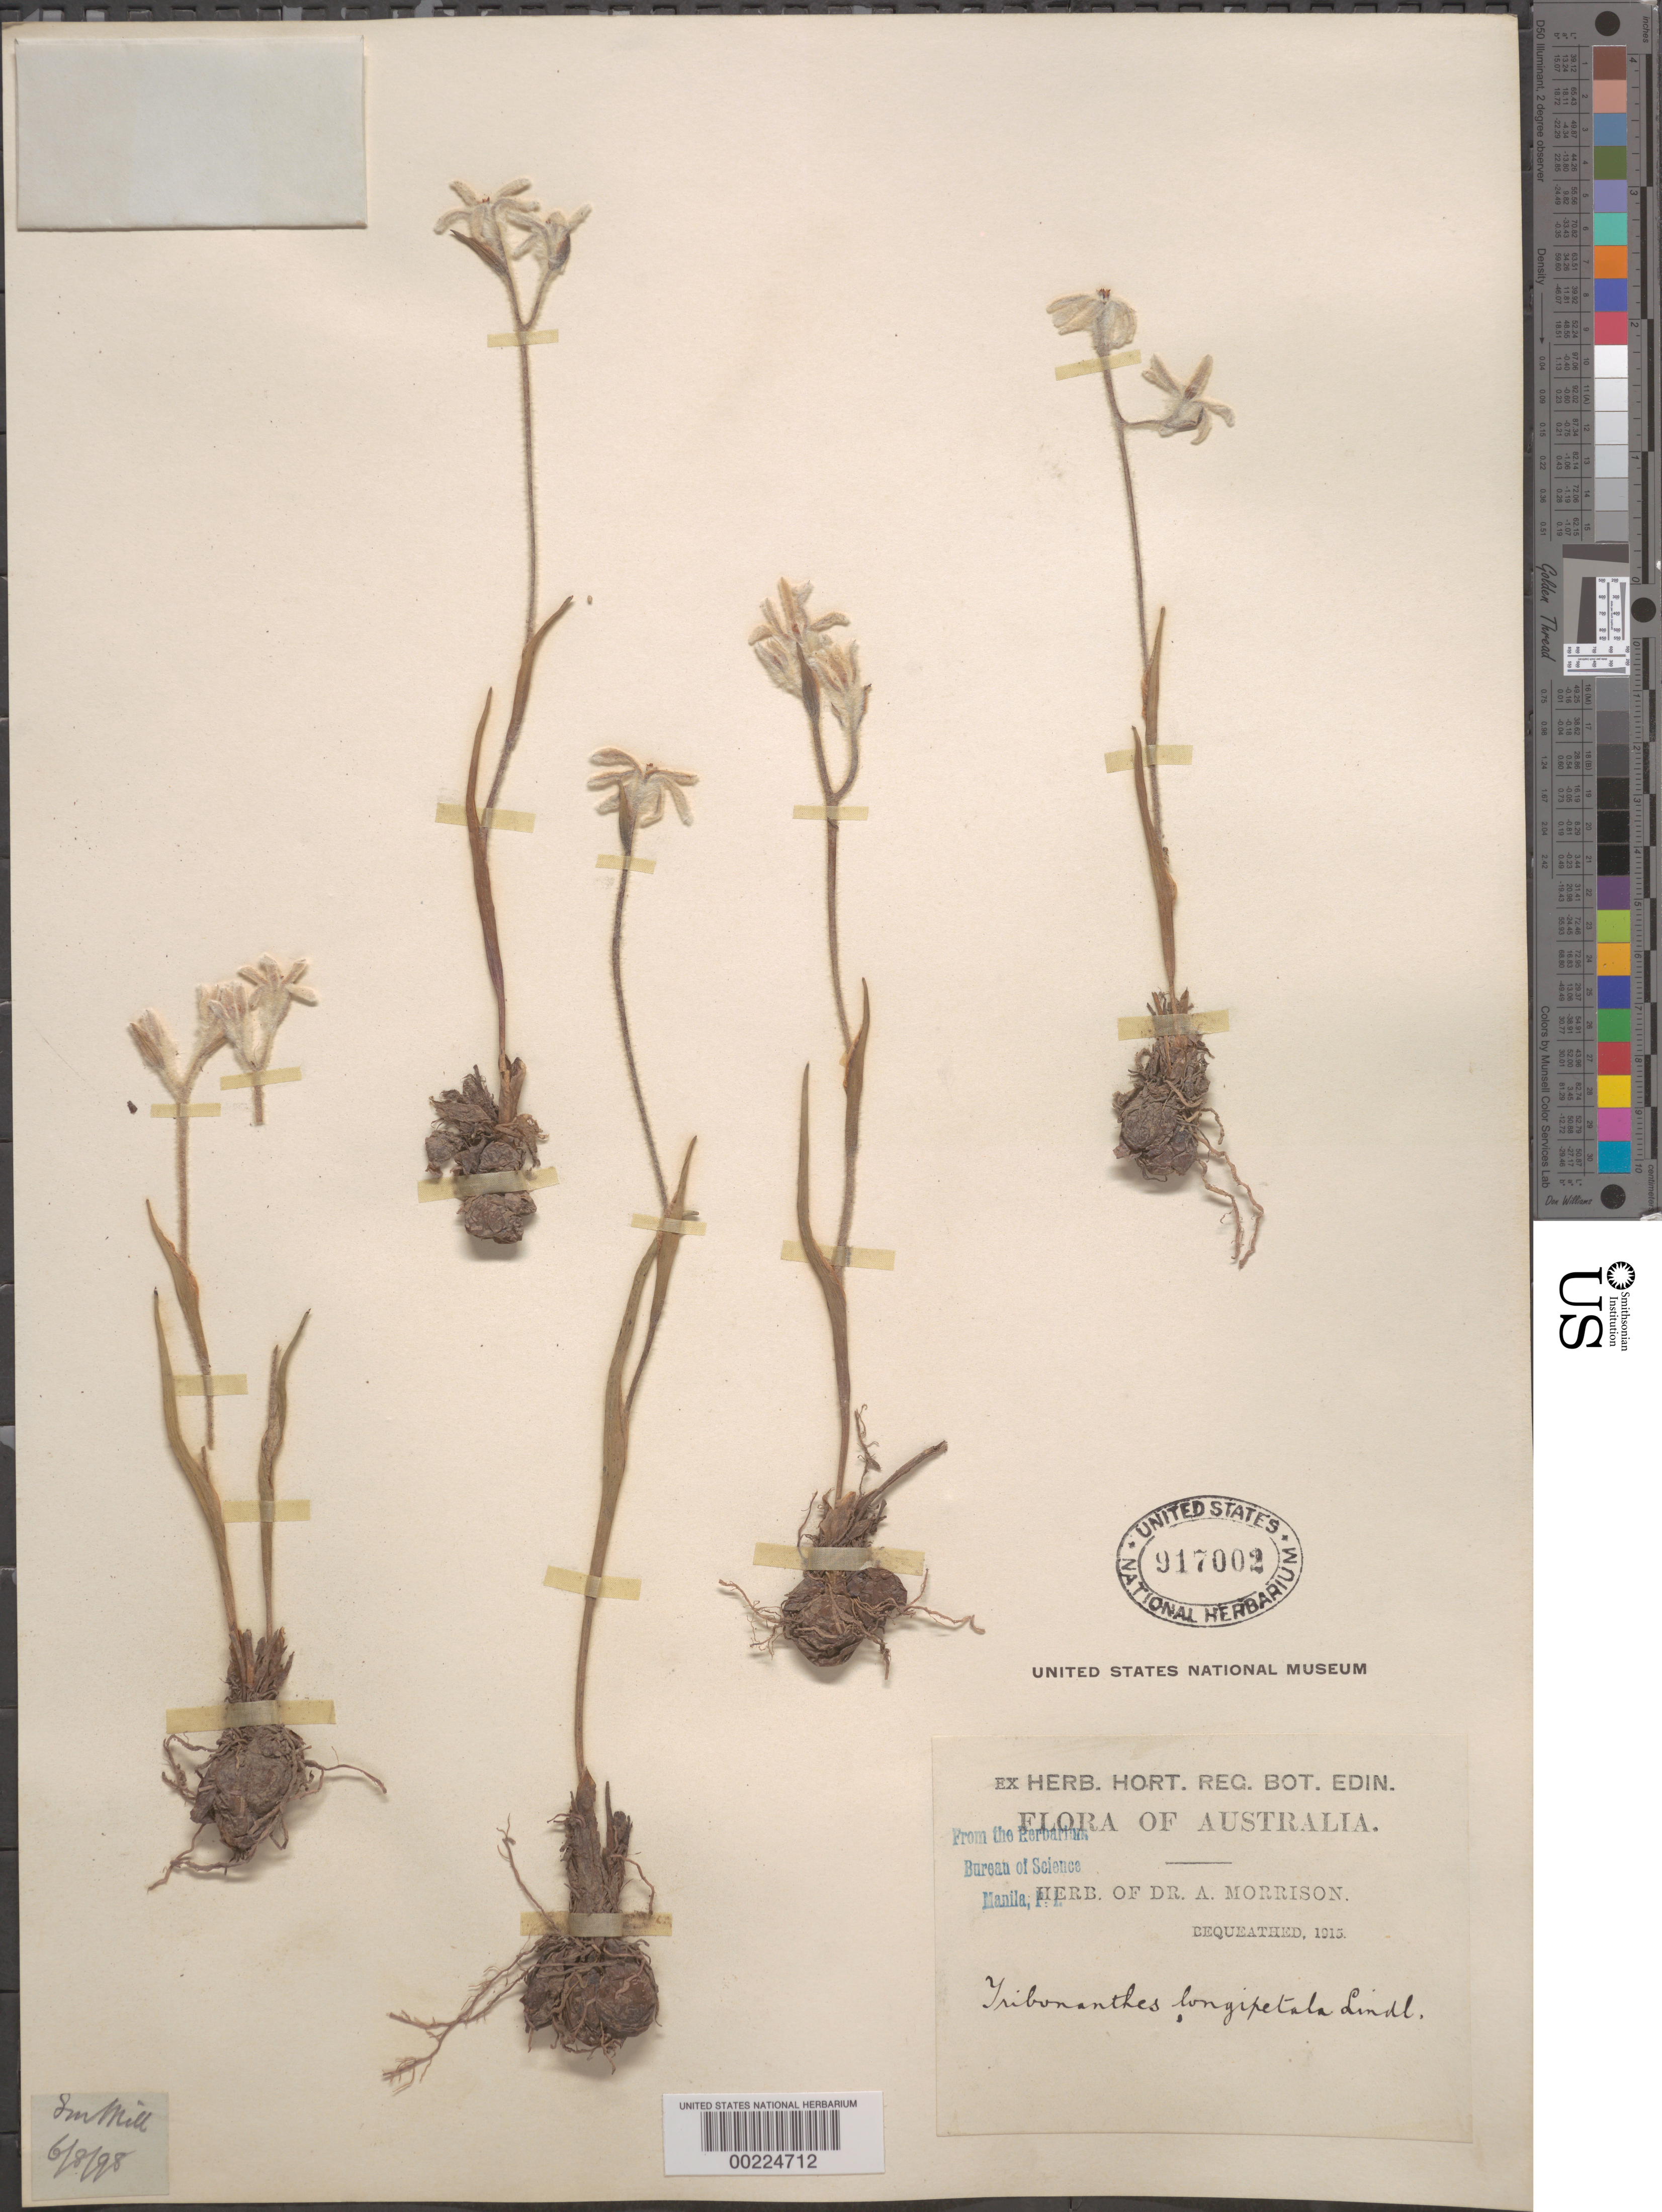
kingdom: Plantae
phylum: Tracheophyta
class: Liliopsida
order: Commelinales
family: Haemodoraceae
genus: Tribonanthes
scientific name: Tribonanthes longipetala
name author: Lindl.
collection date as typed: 08 Jun 1898 or 06 Aug 1898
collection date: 1898-06-08 or 1898-08-06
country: Australia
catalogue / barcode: US 917002